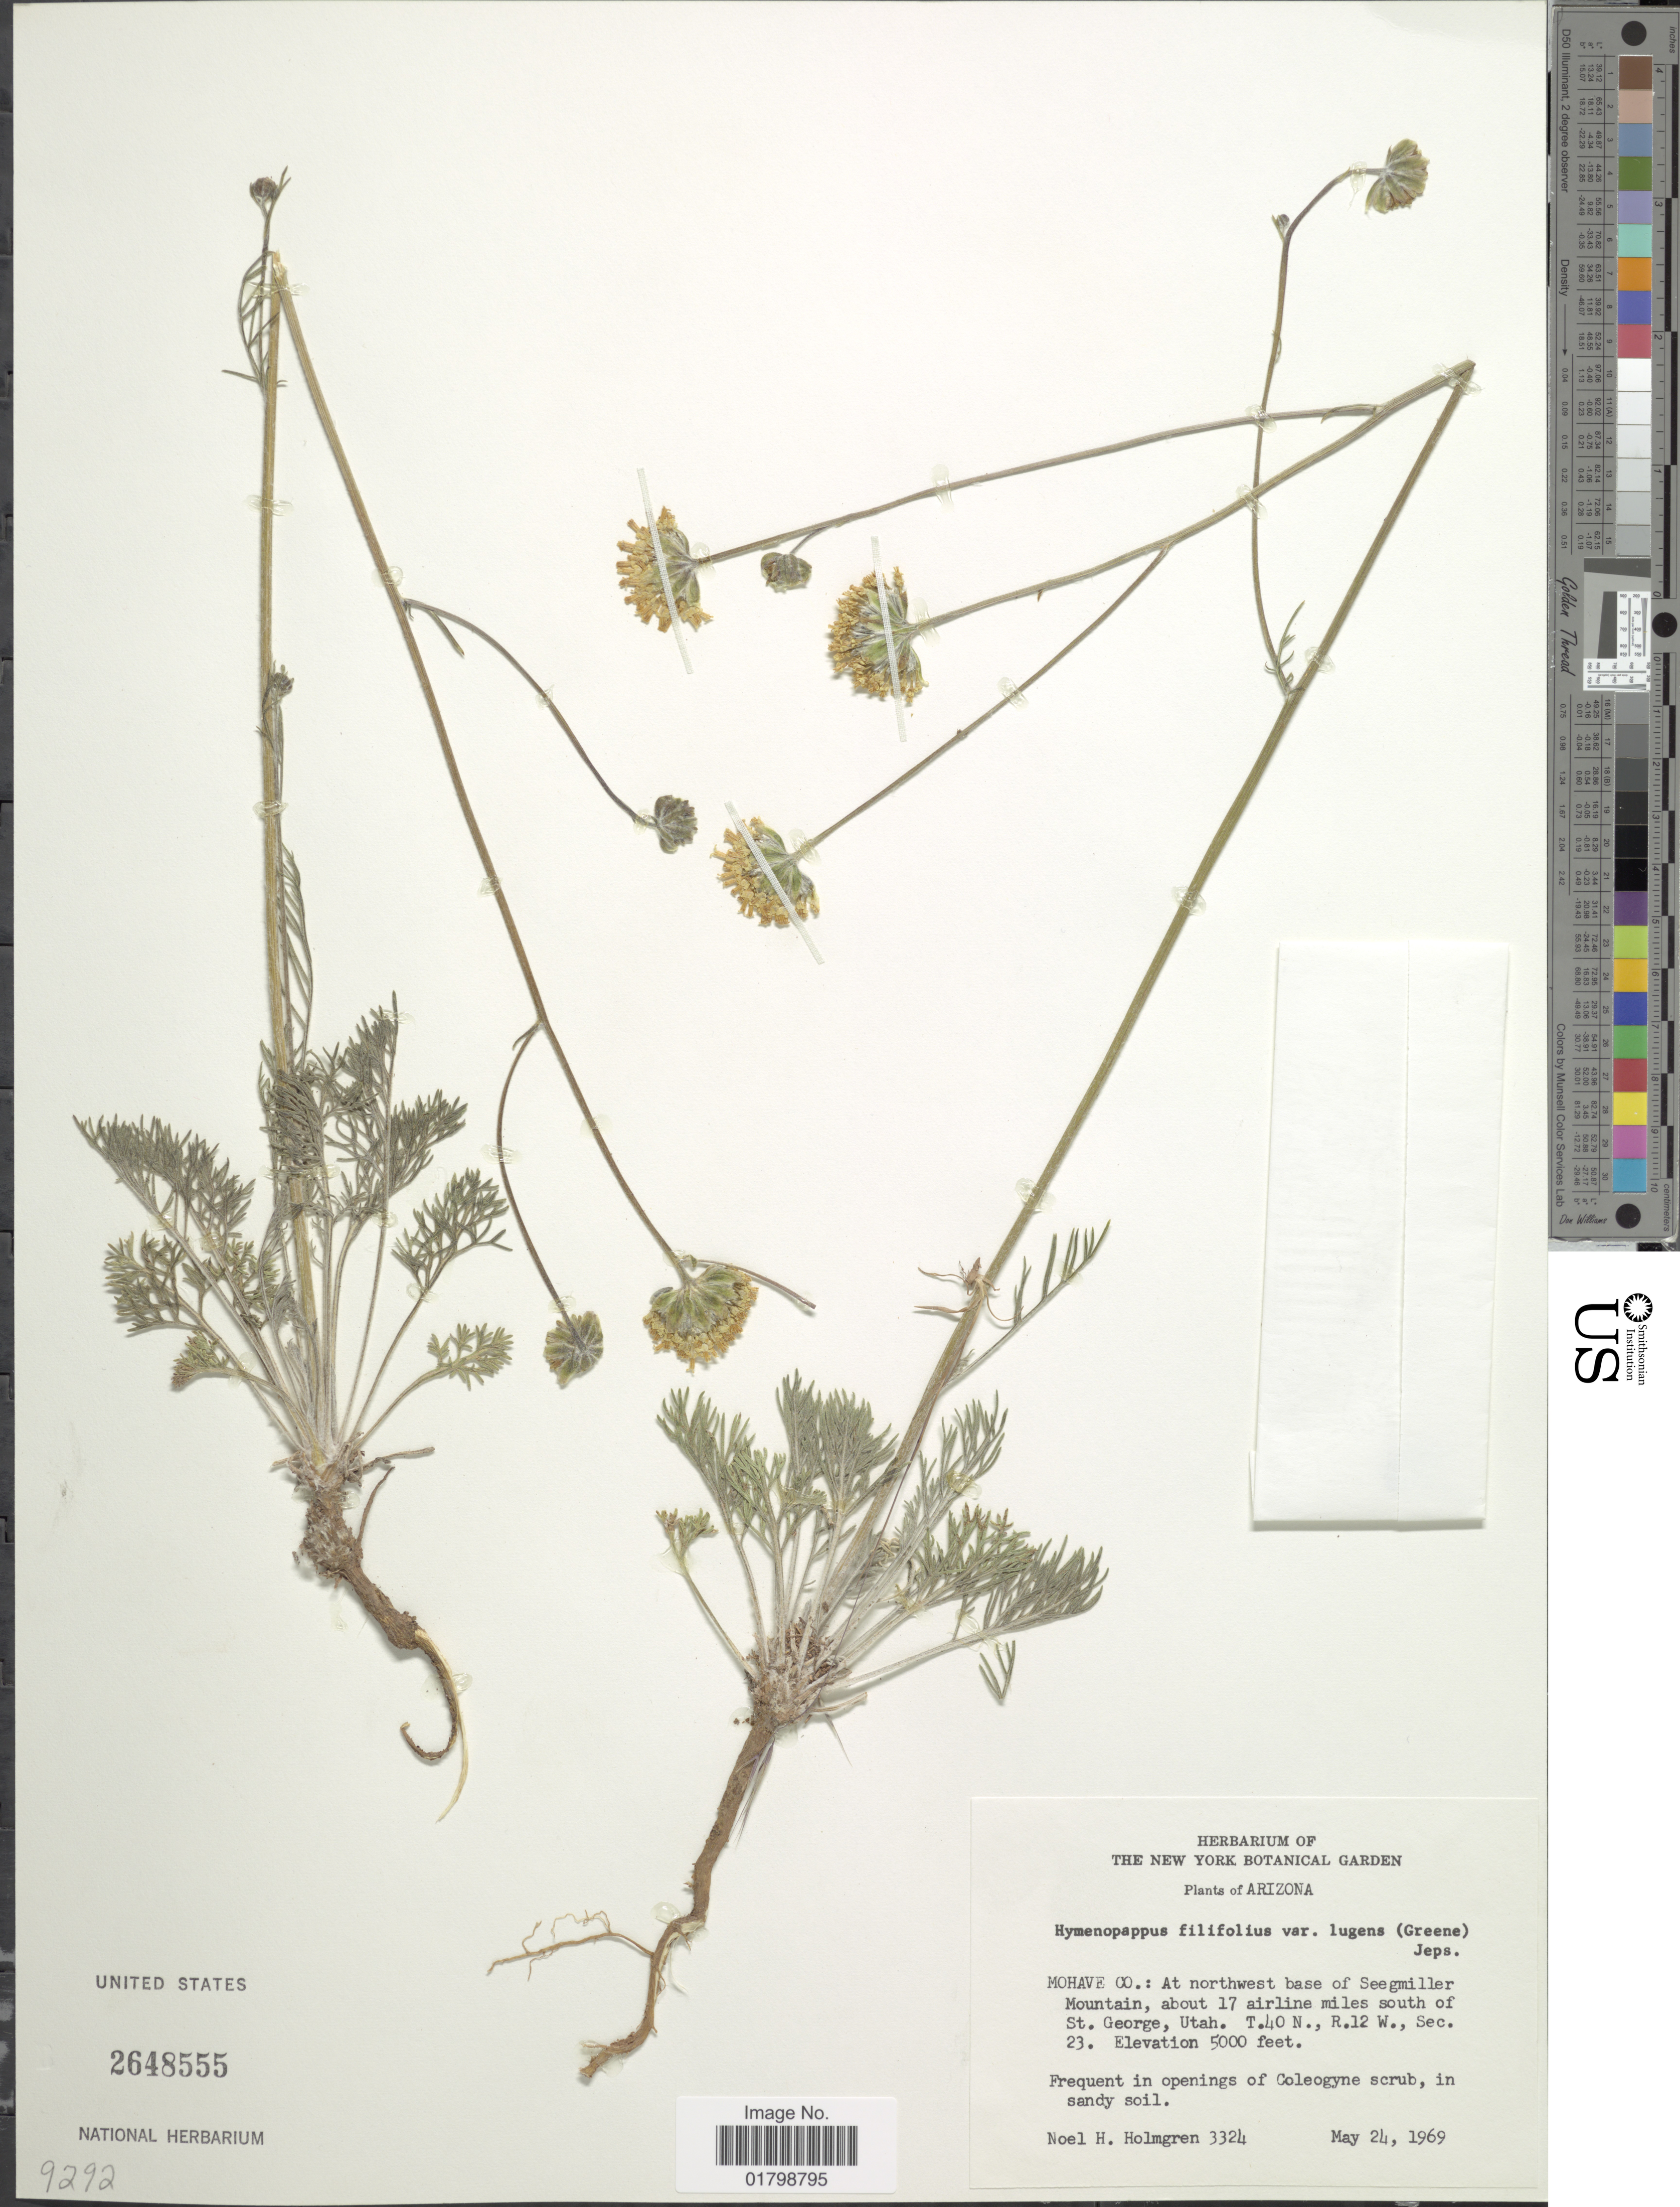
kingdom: Plantae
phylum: Tracheophyta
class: Magnoliopsida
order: Asterales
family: Asteraceae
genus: Hymenopappus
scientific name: Hymenopappus filifolius var. lugens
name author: (Greene) Jeps.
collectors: N. H. Holmgren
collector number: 3324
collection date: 1969-05-24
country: United States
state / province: Arizona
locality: Mohave Co.: At northwest base of Seegmiller Mountain, about 17 airline miles south of St. George, Utah. T40N, R12W. Sec. 23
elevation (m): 1524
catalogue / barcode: US 2648555